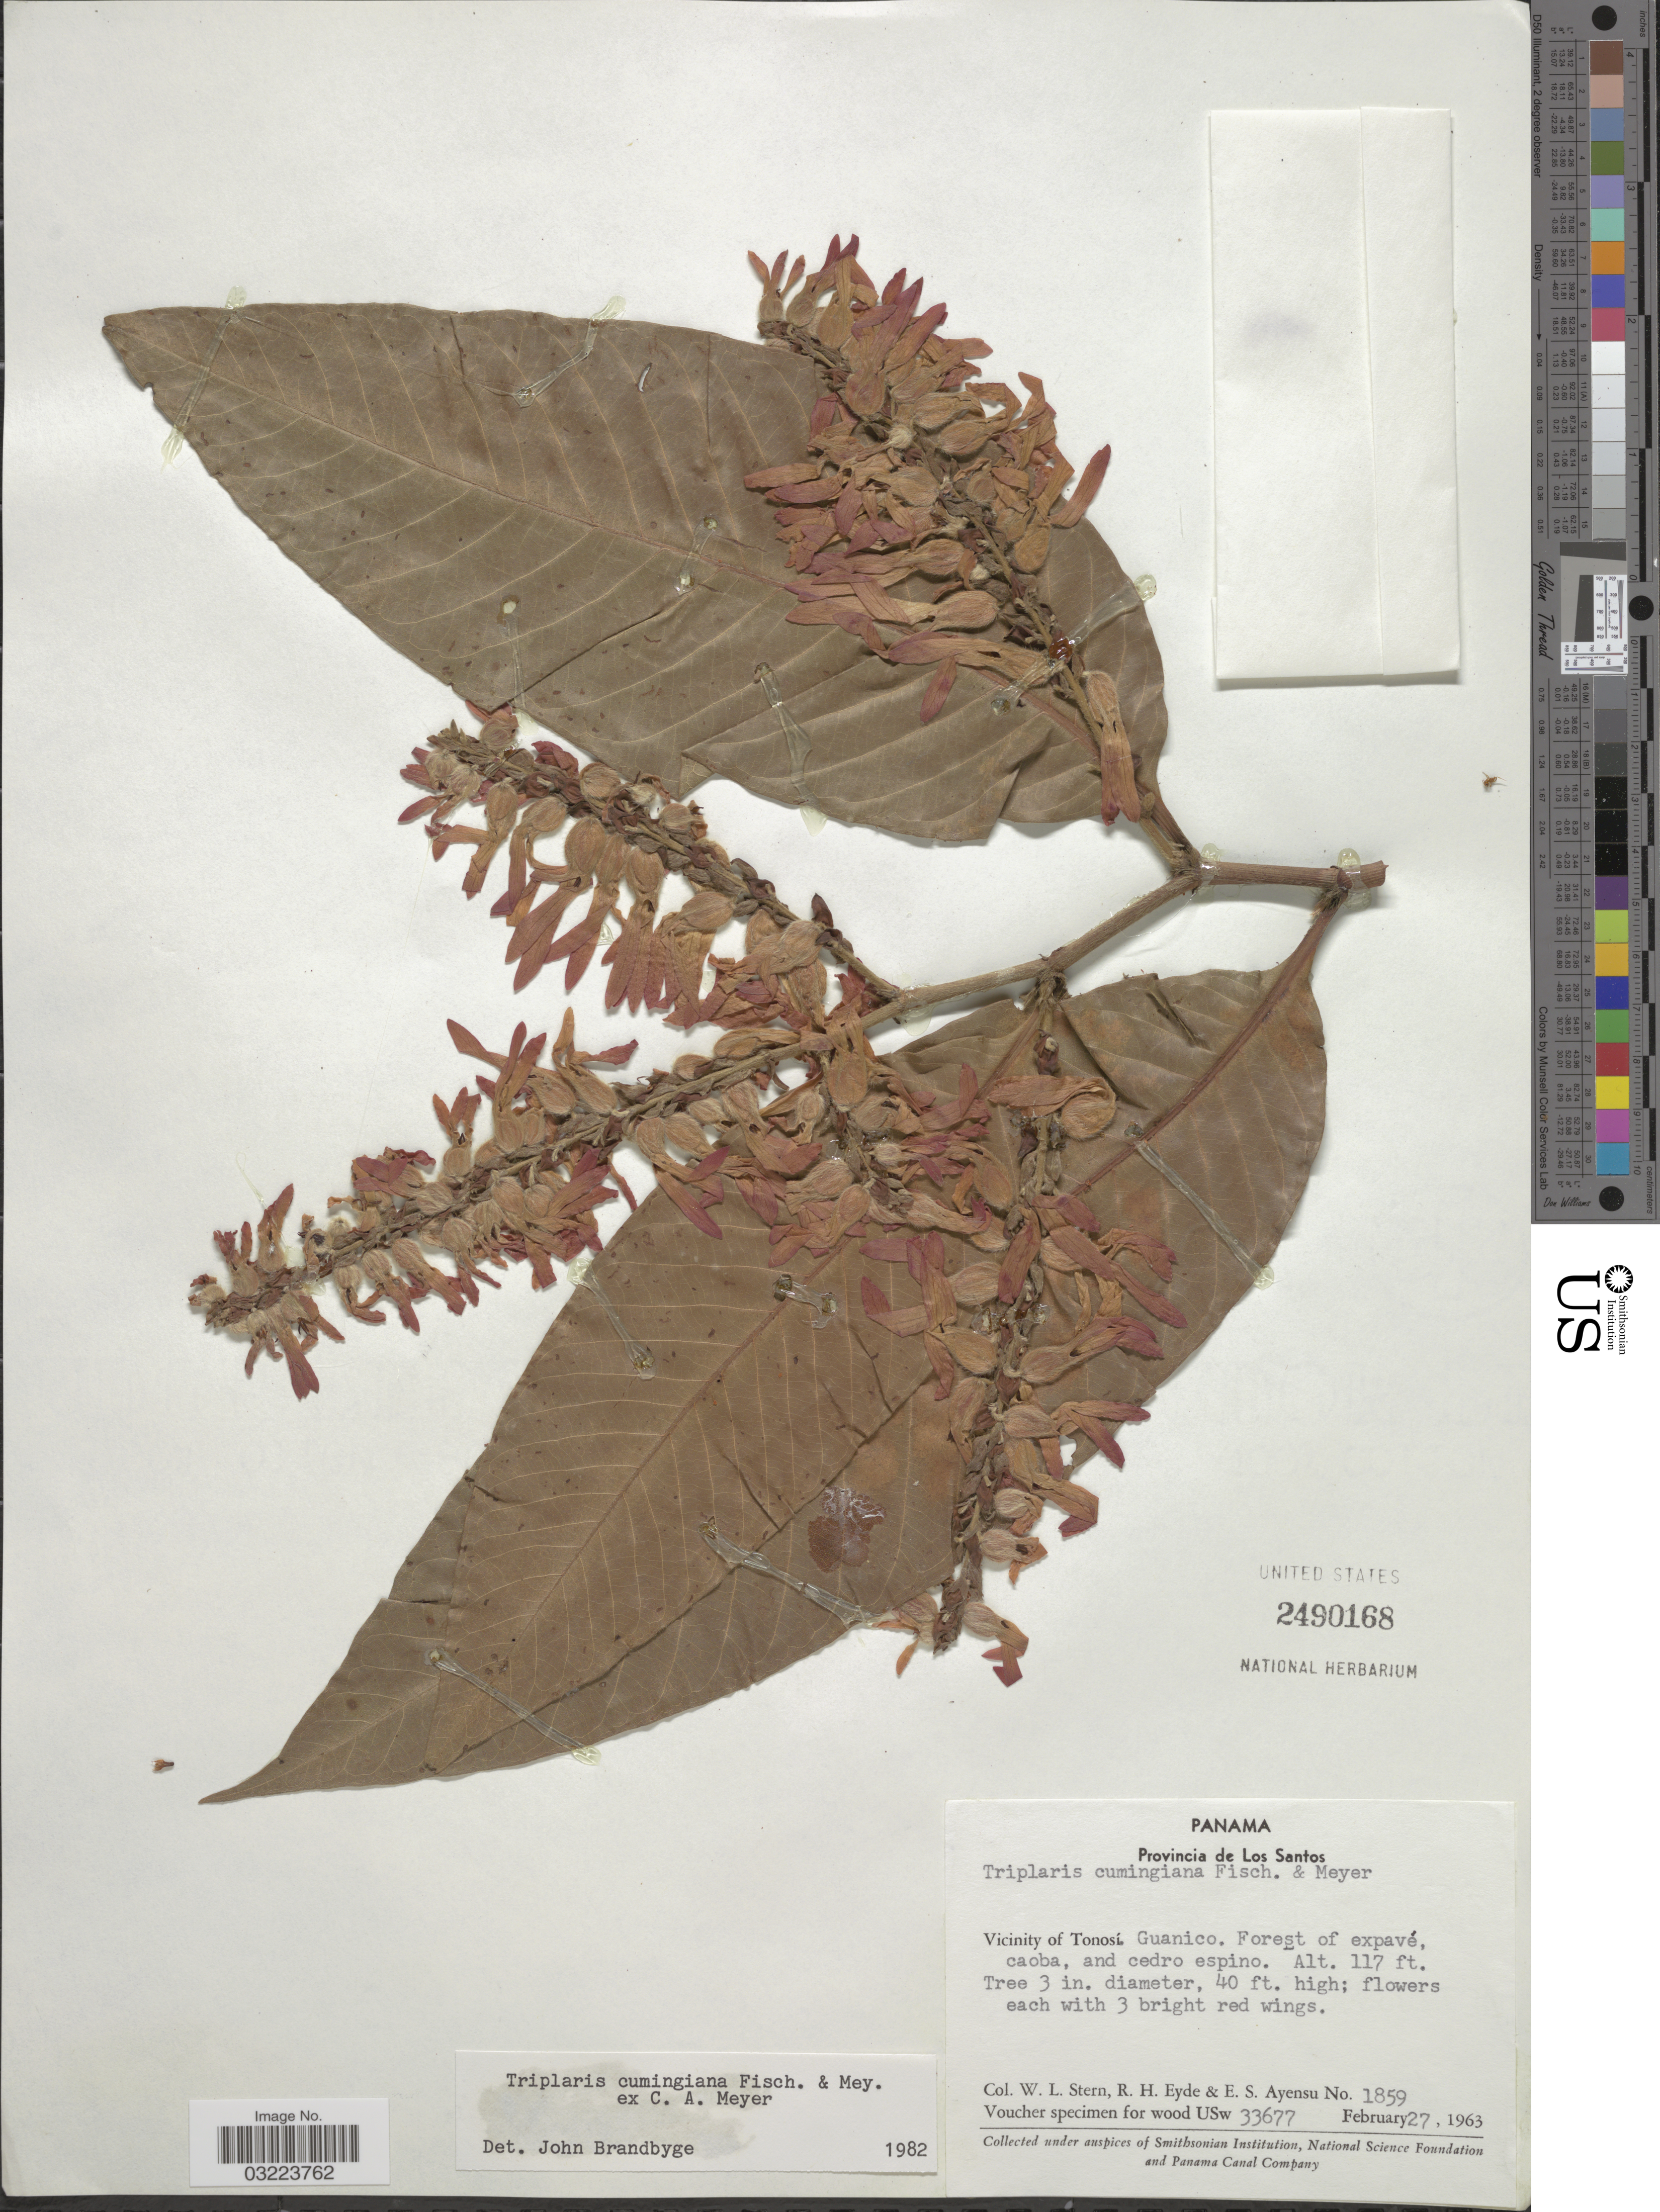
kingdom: Plantae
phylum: Tracheophyta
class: Magnoliopsida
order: Caryophyllales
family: Polygonaceae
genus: Triplaris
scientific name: Triplaris cumingiana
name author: Fisch. & C.A. Mey. ex C.A. Mey.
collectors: W. L. Stern, R. H. Eyde & E. S. Ayensu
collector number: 1859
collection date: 1963-02-27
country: Panama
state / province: Los Santos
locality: Vicinity of Tonosí. Guanico.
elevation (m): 36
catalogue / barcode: US 2490168